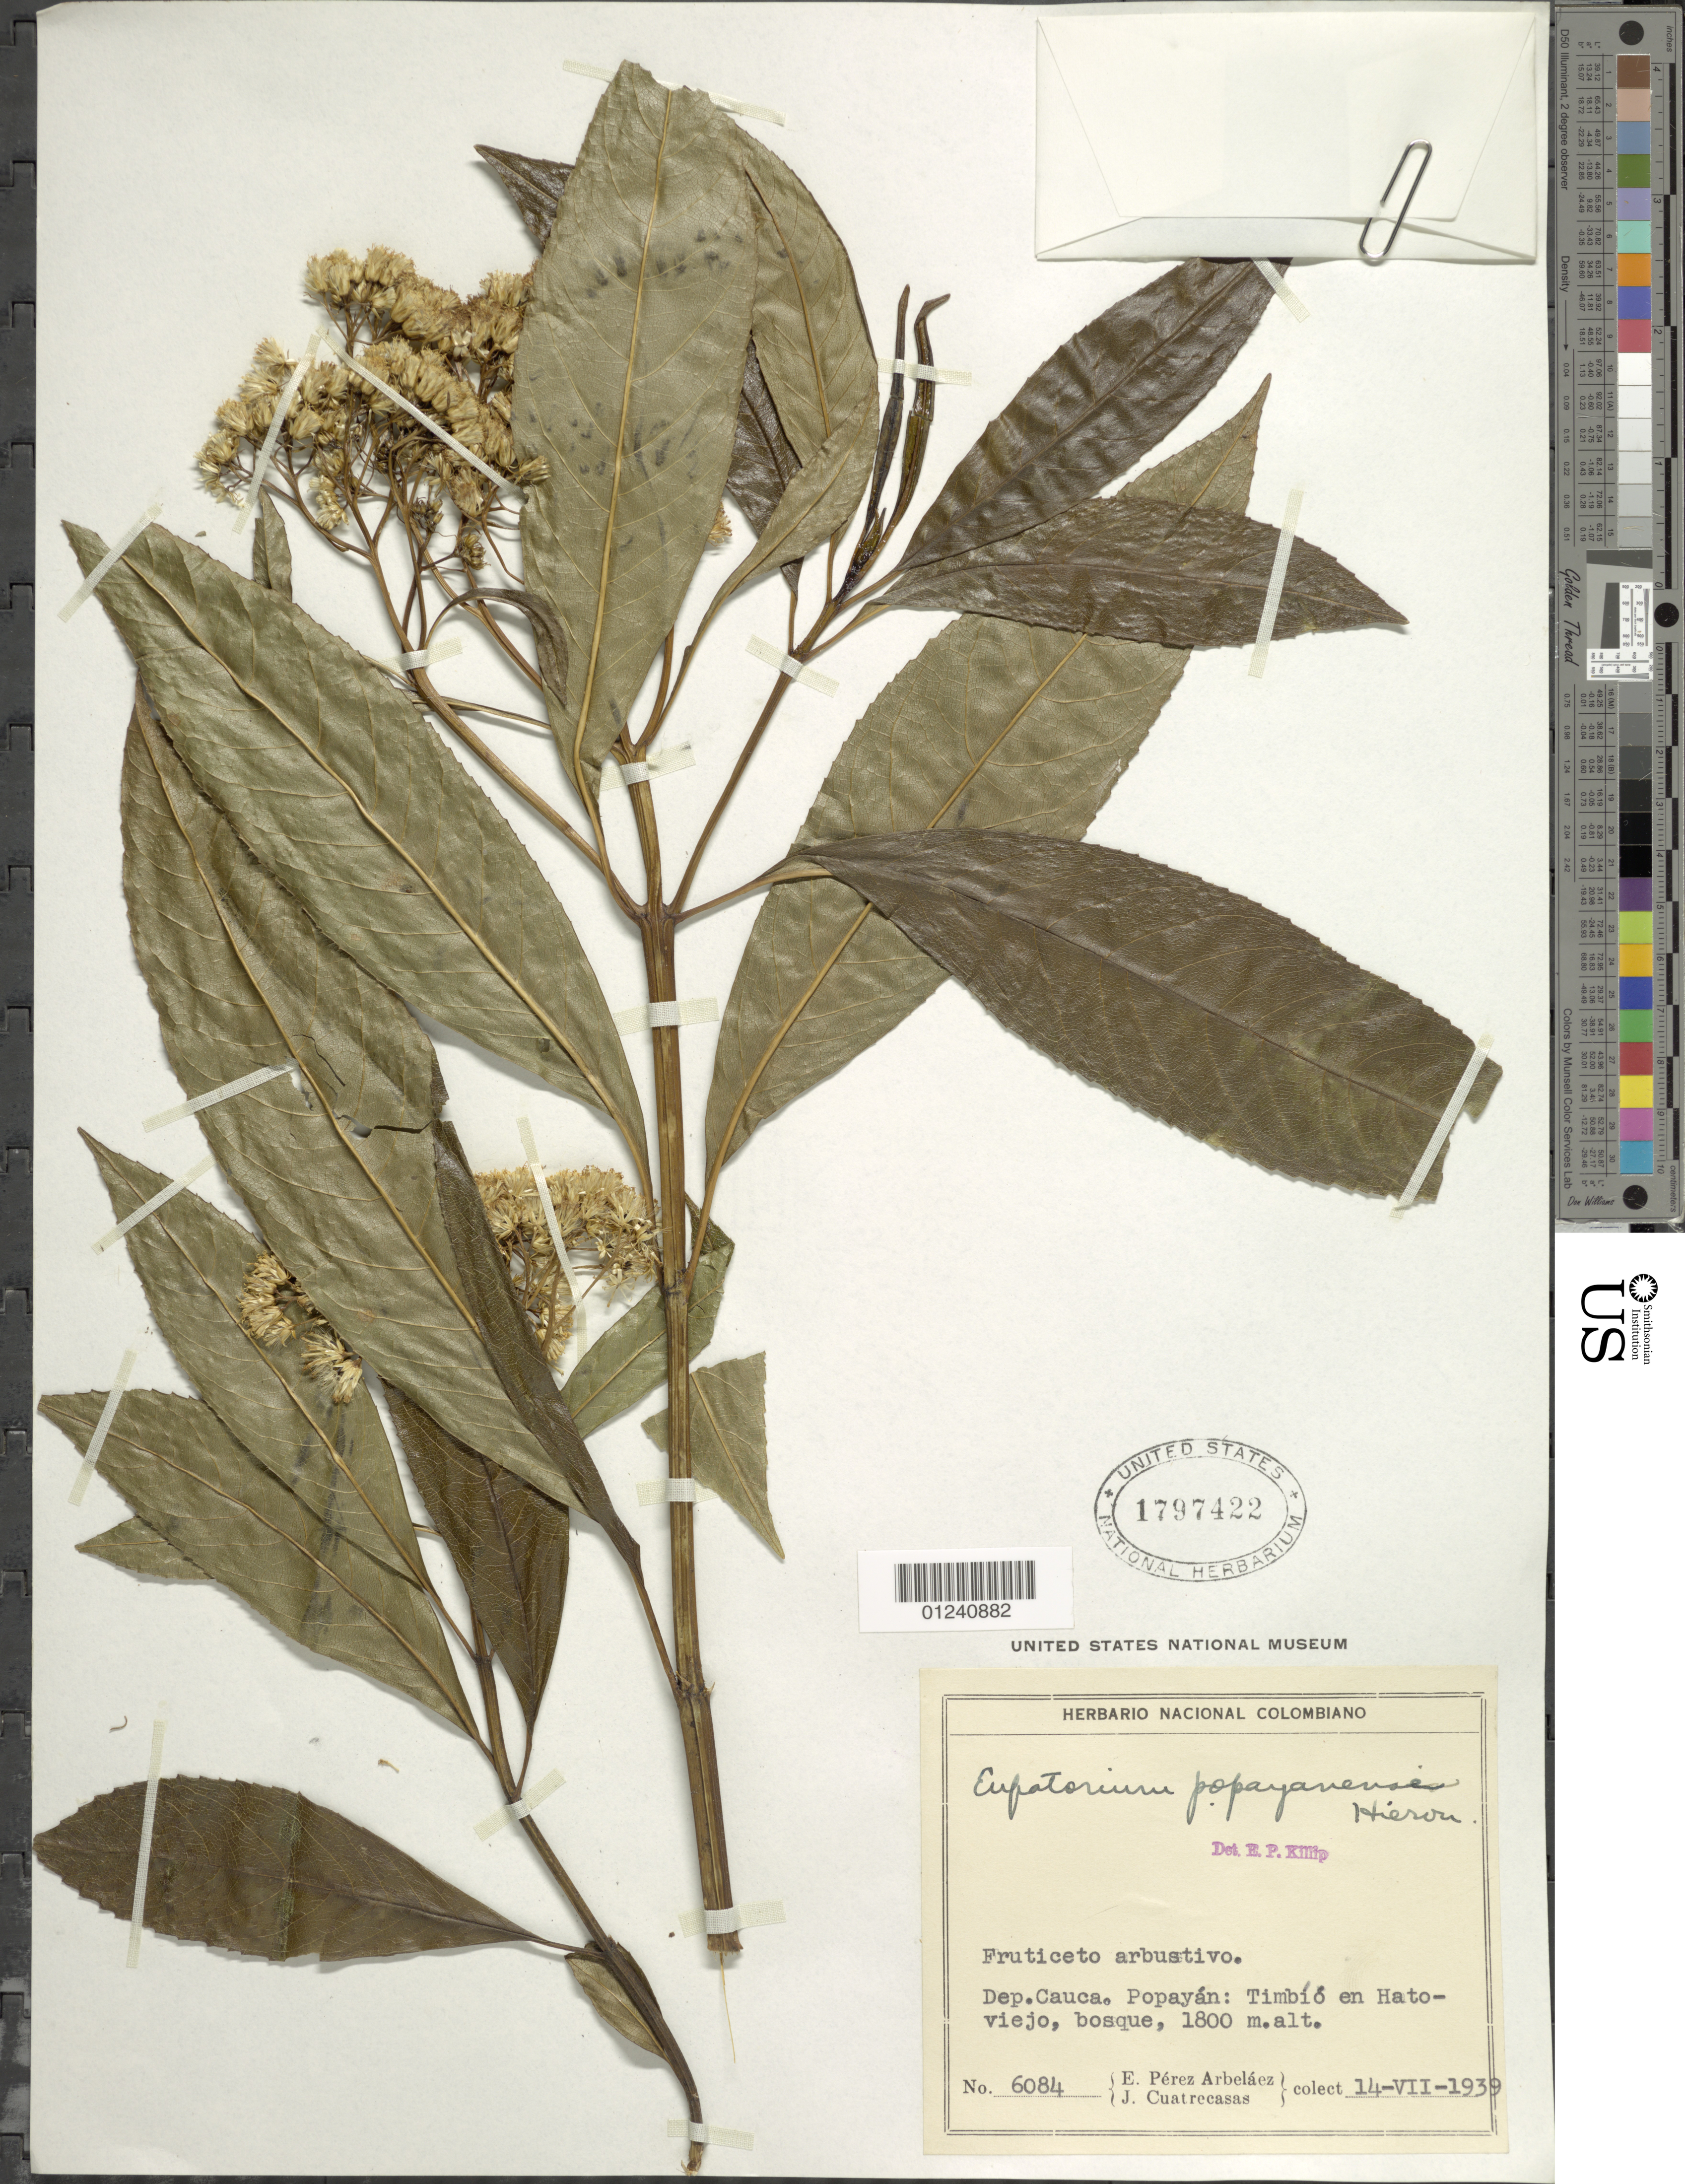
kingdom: Plantae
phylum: Tracheophyta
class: Magnoliopsida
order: Asterales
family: Asteraceae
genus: Ageratina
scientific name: Ageratina popayanensis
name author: (H. Rob.) R.M. King & H. Rob.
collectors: E. Pérez Arbeláez & J. Cuatrecasas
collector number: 6084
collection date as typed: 14 Jul 1939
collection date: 1939-07-14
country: Colombia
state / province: Cauca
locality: Popayan: Timbio en HatoViejo, Bosque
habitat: bosque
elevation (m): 1800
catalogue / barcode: US 1797422